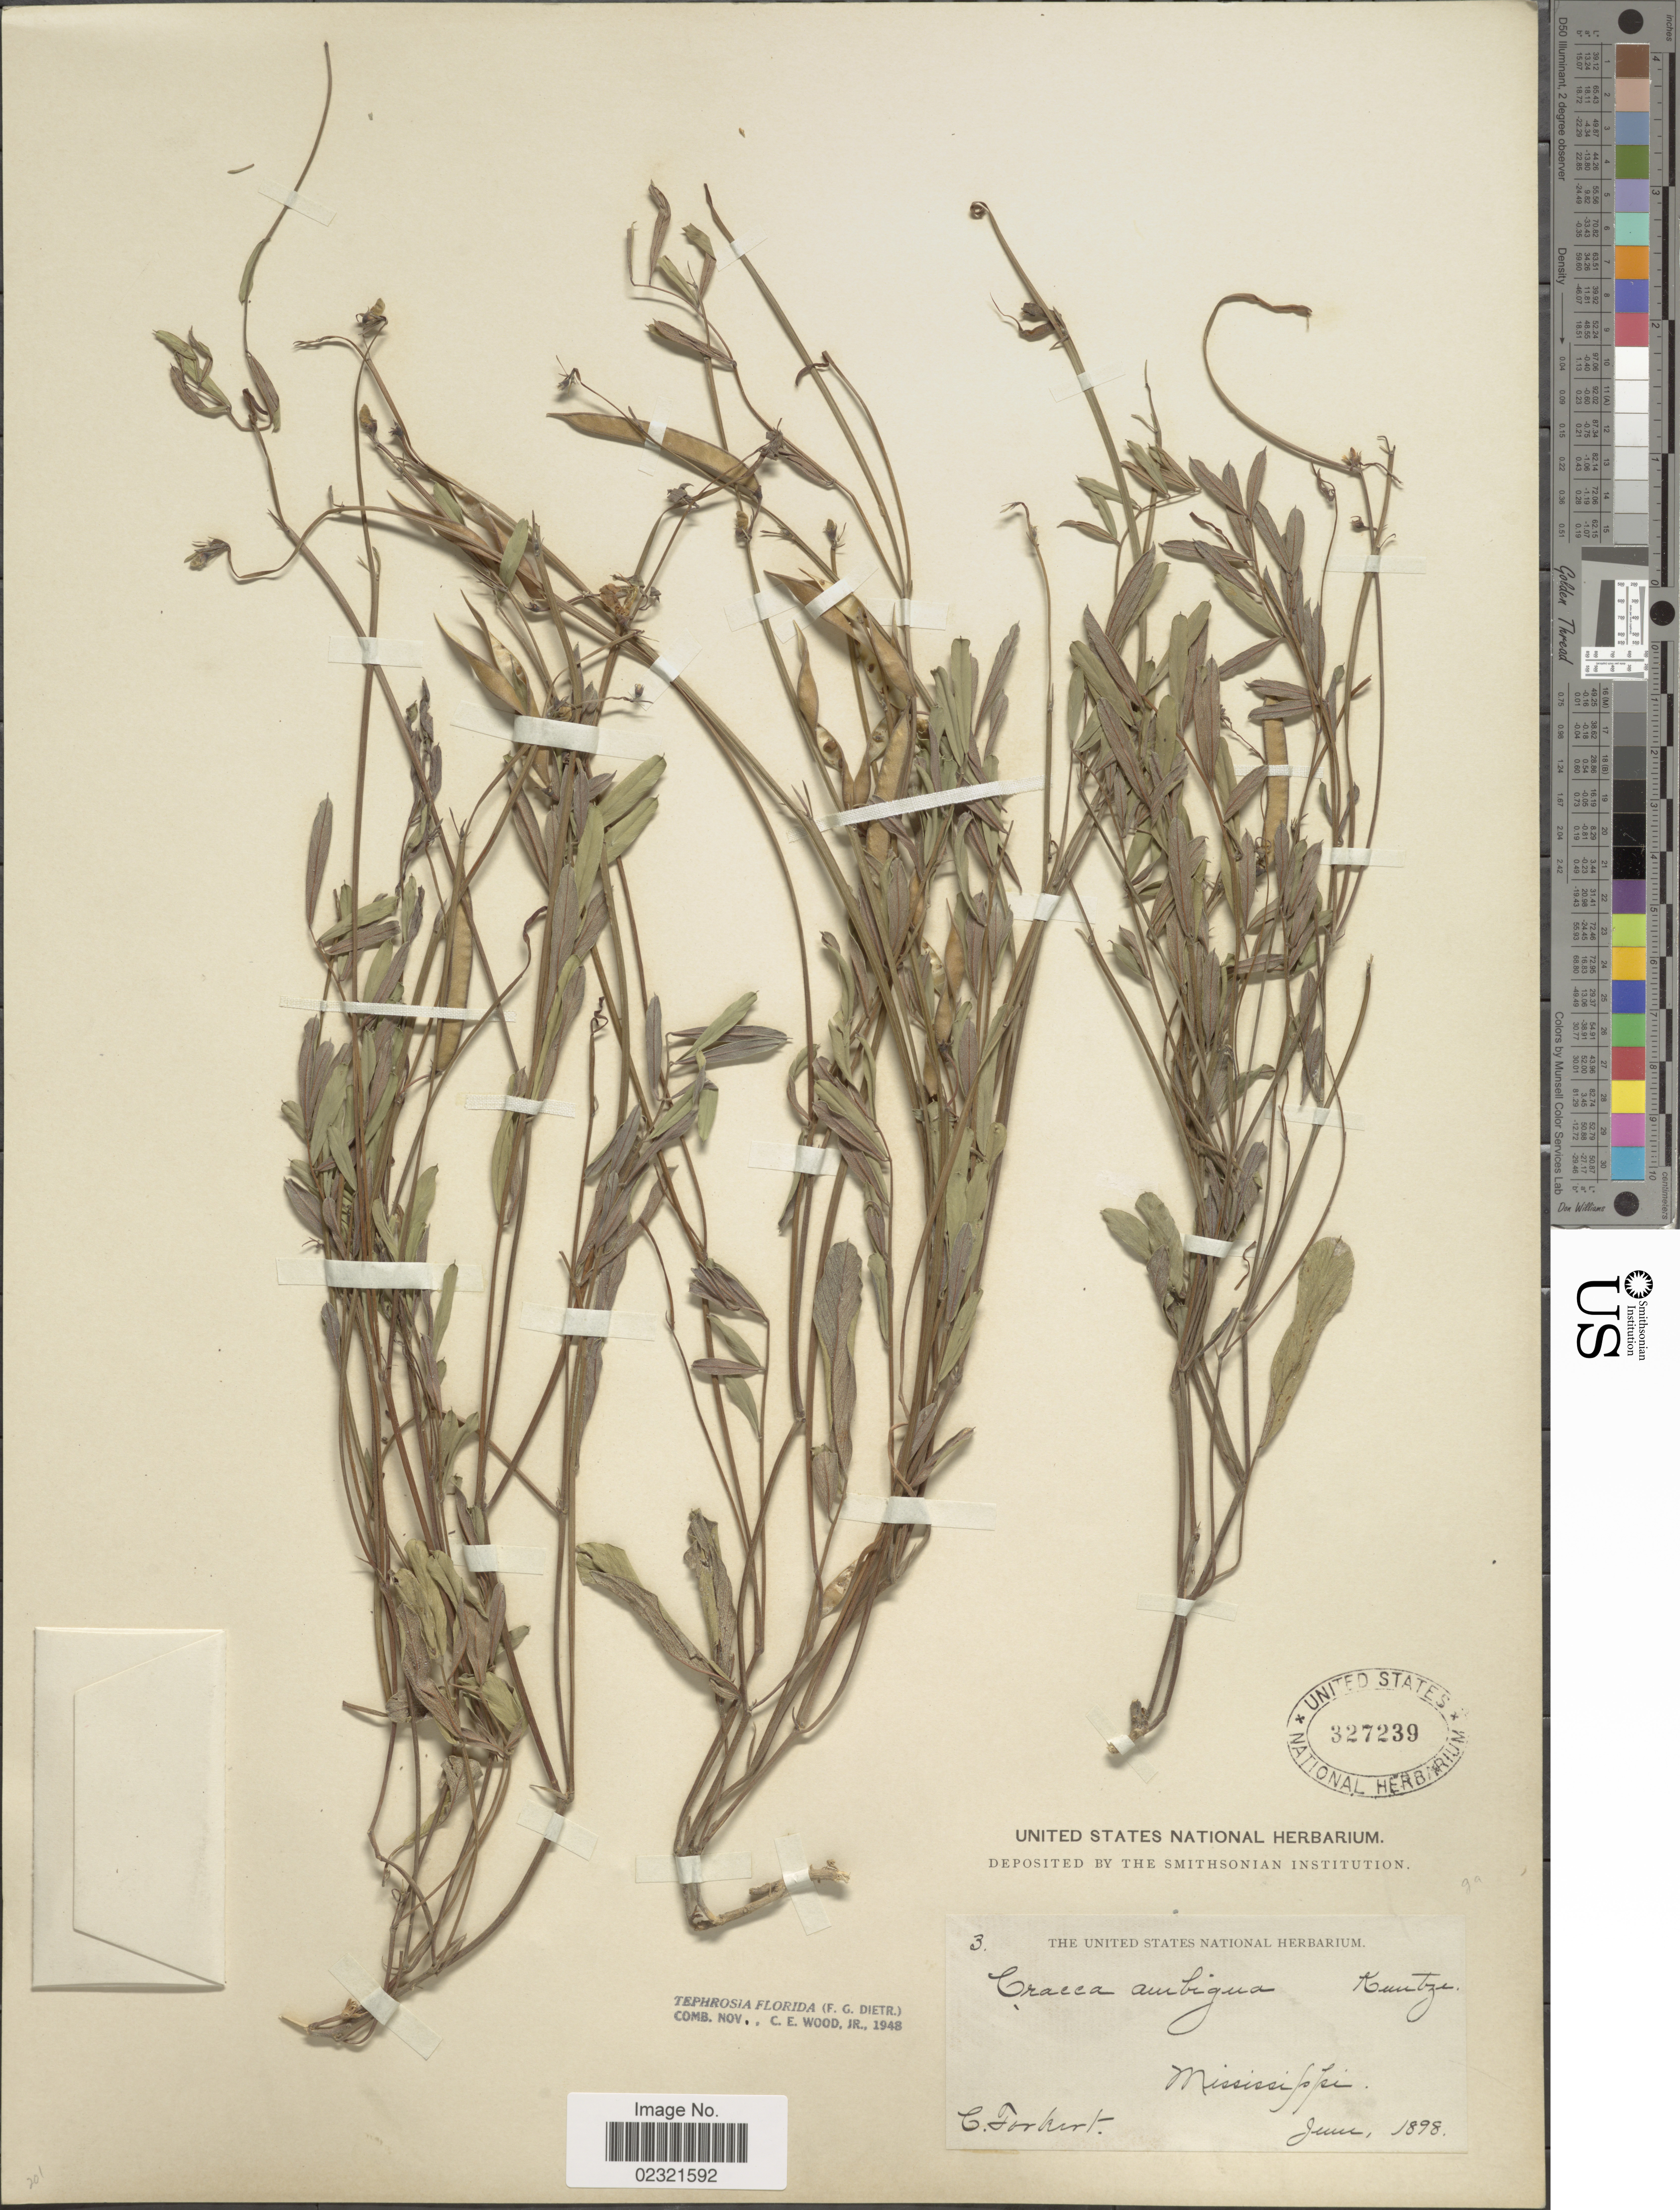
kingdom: Plantae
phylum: Tracheophyta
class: Magnoliopsida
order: Fabales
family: Fabaceae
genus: Tephrosia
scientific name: Tephrosia florida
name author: (Dietr.) C.E. Wood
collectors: C. Forhert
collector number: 3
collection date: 1898-06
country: United States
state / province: Mississippi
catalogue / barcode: US 327239